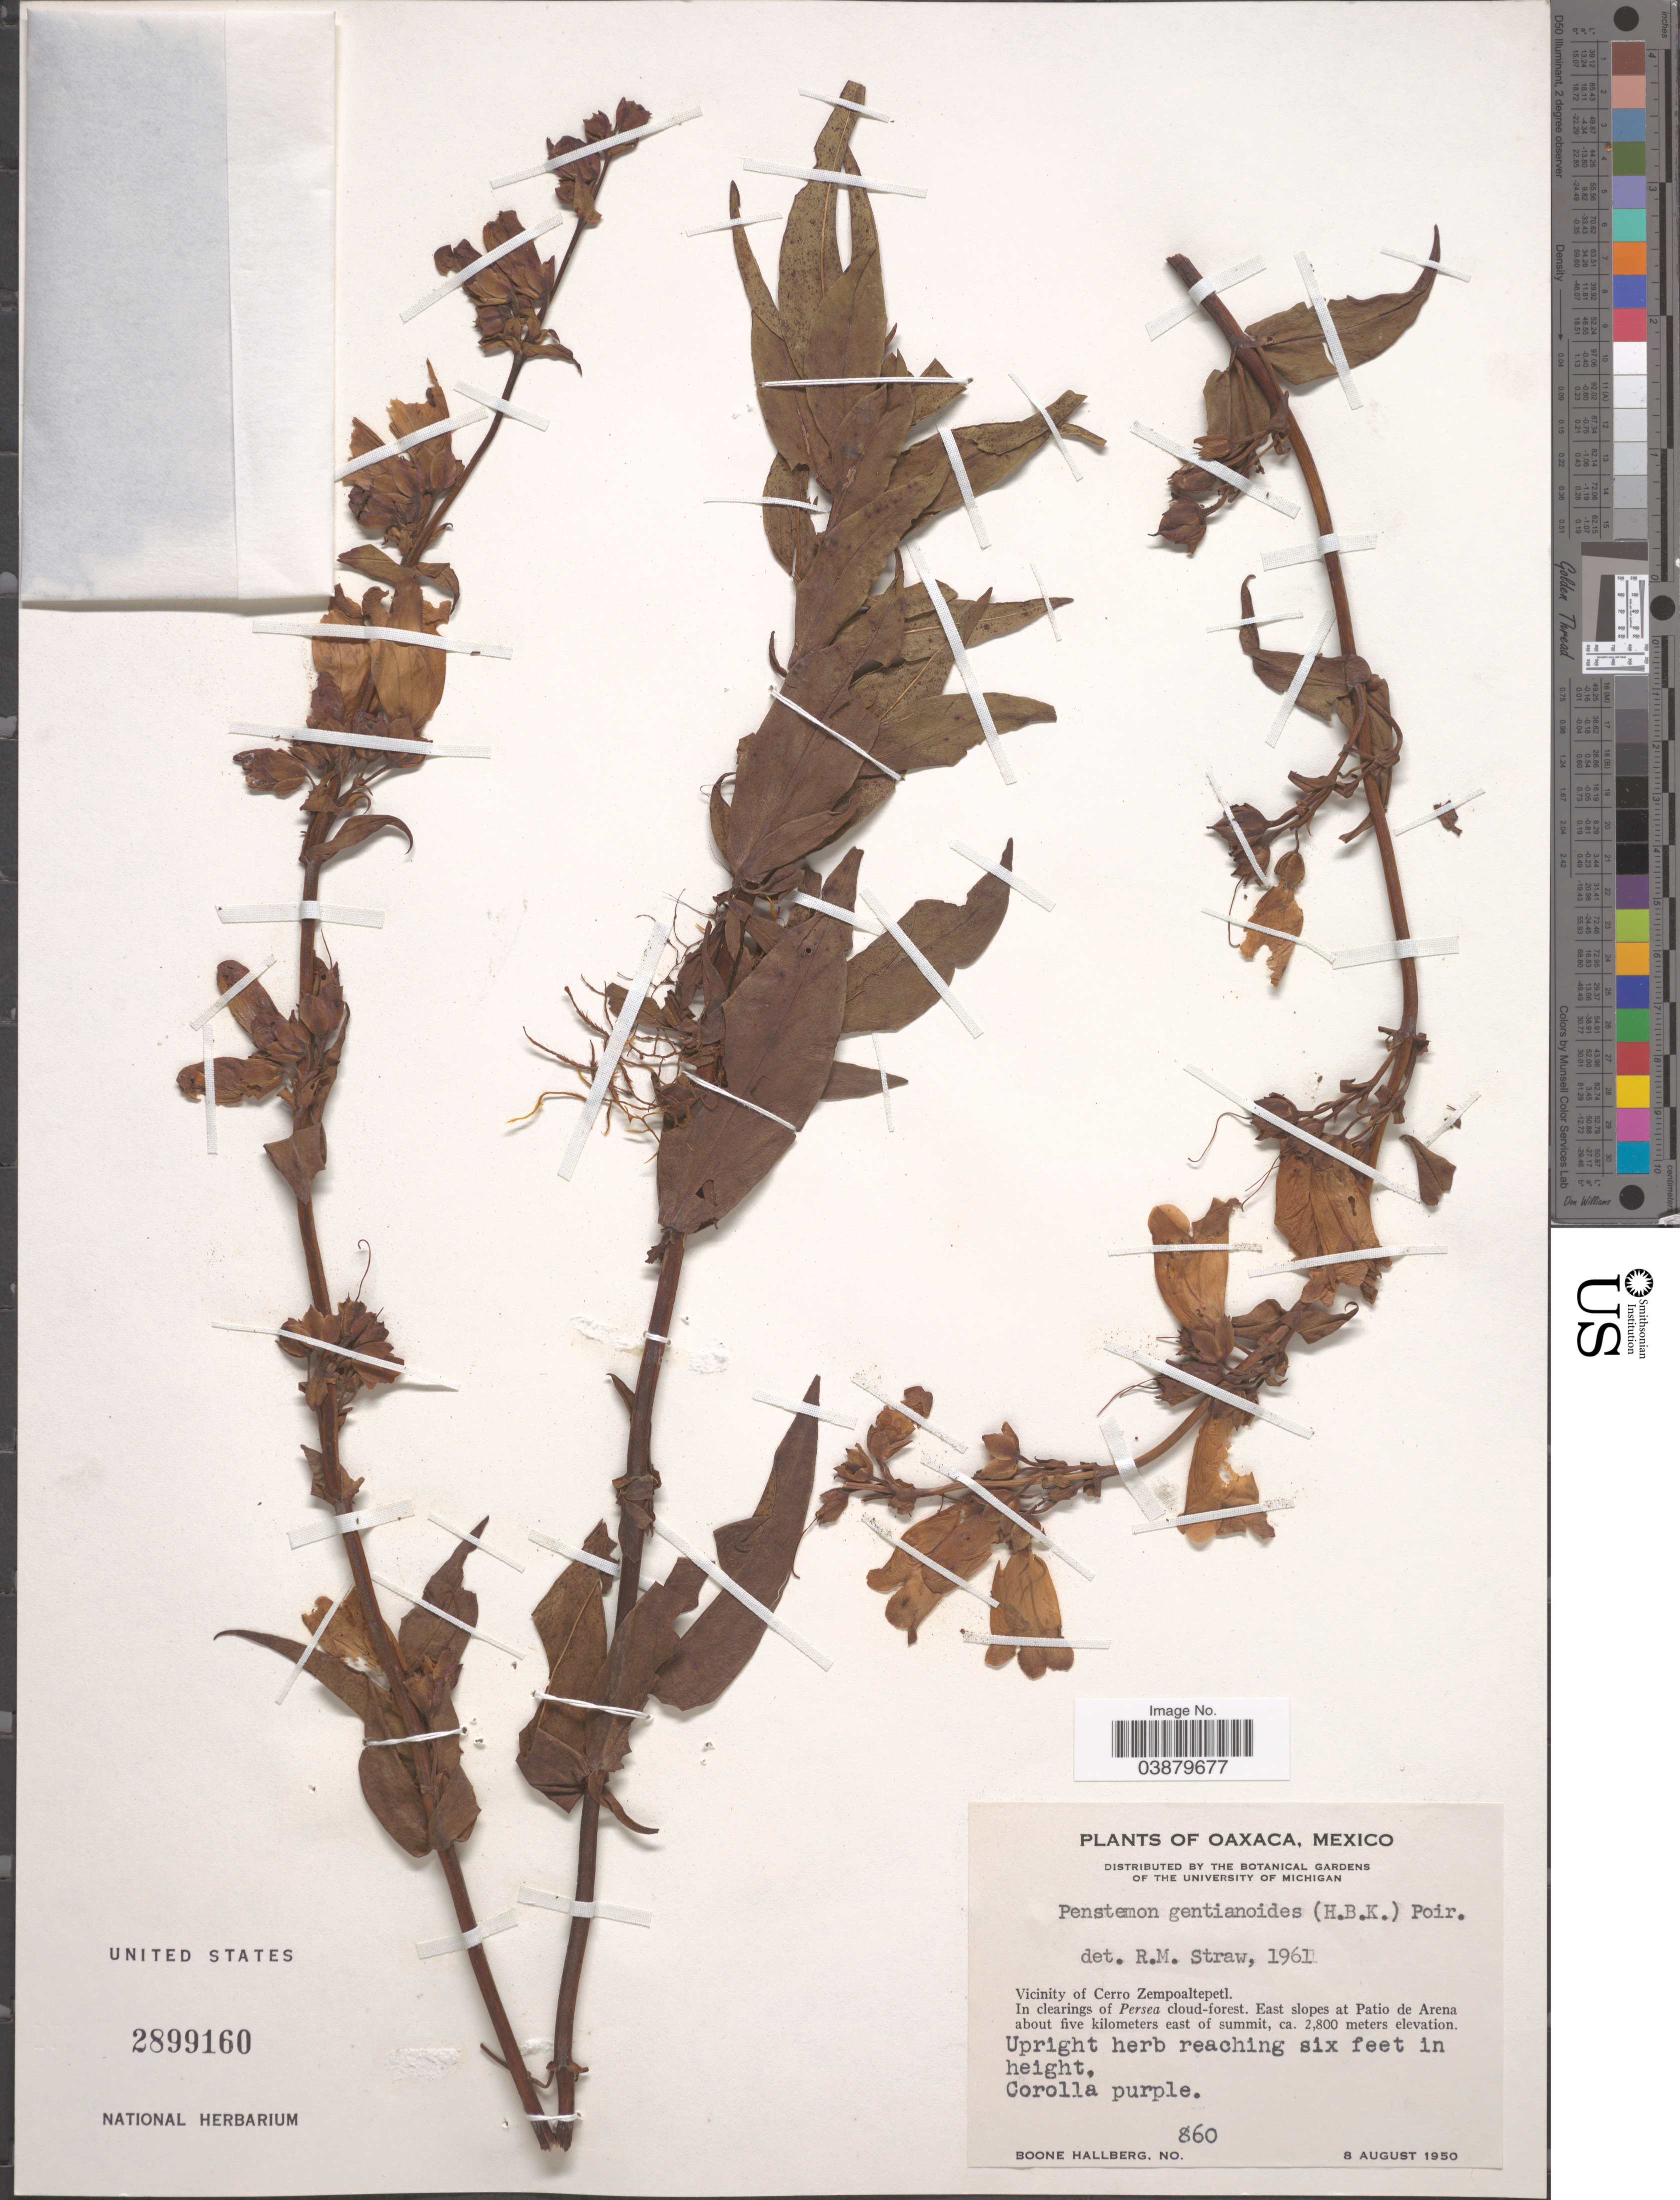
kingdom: Plantae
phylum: Tracheophyta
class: Magnoliopsida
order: Lamiales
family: Plantaginaceae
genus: Penstemon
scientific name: Penstemon gentianoides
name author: (Kunth) Poir.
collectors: B. Hallberg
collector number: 860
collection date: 1950-08-08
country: Mexico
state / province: Oaxaca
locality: Vicinity of Cerro Zempoaltepetl. In clearings of Persea cloud-forest. East slopes at Patio de Arena about five kilometers east of summit.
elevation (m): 2800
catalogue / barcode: US 2899160